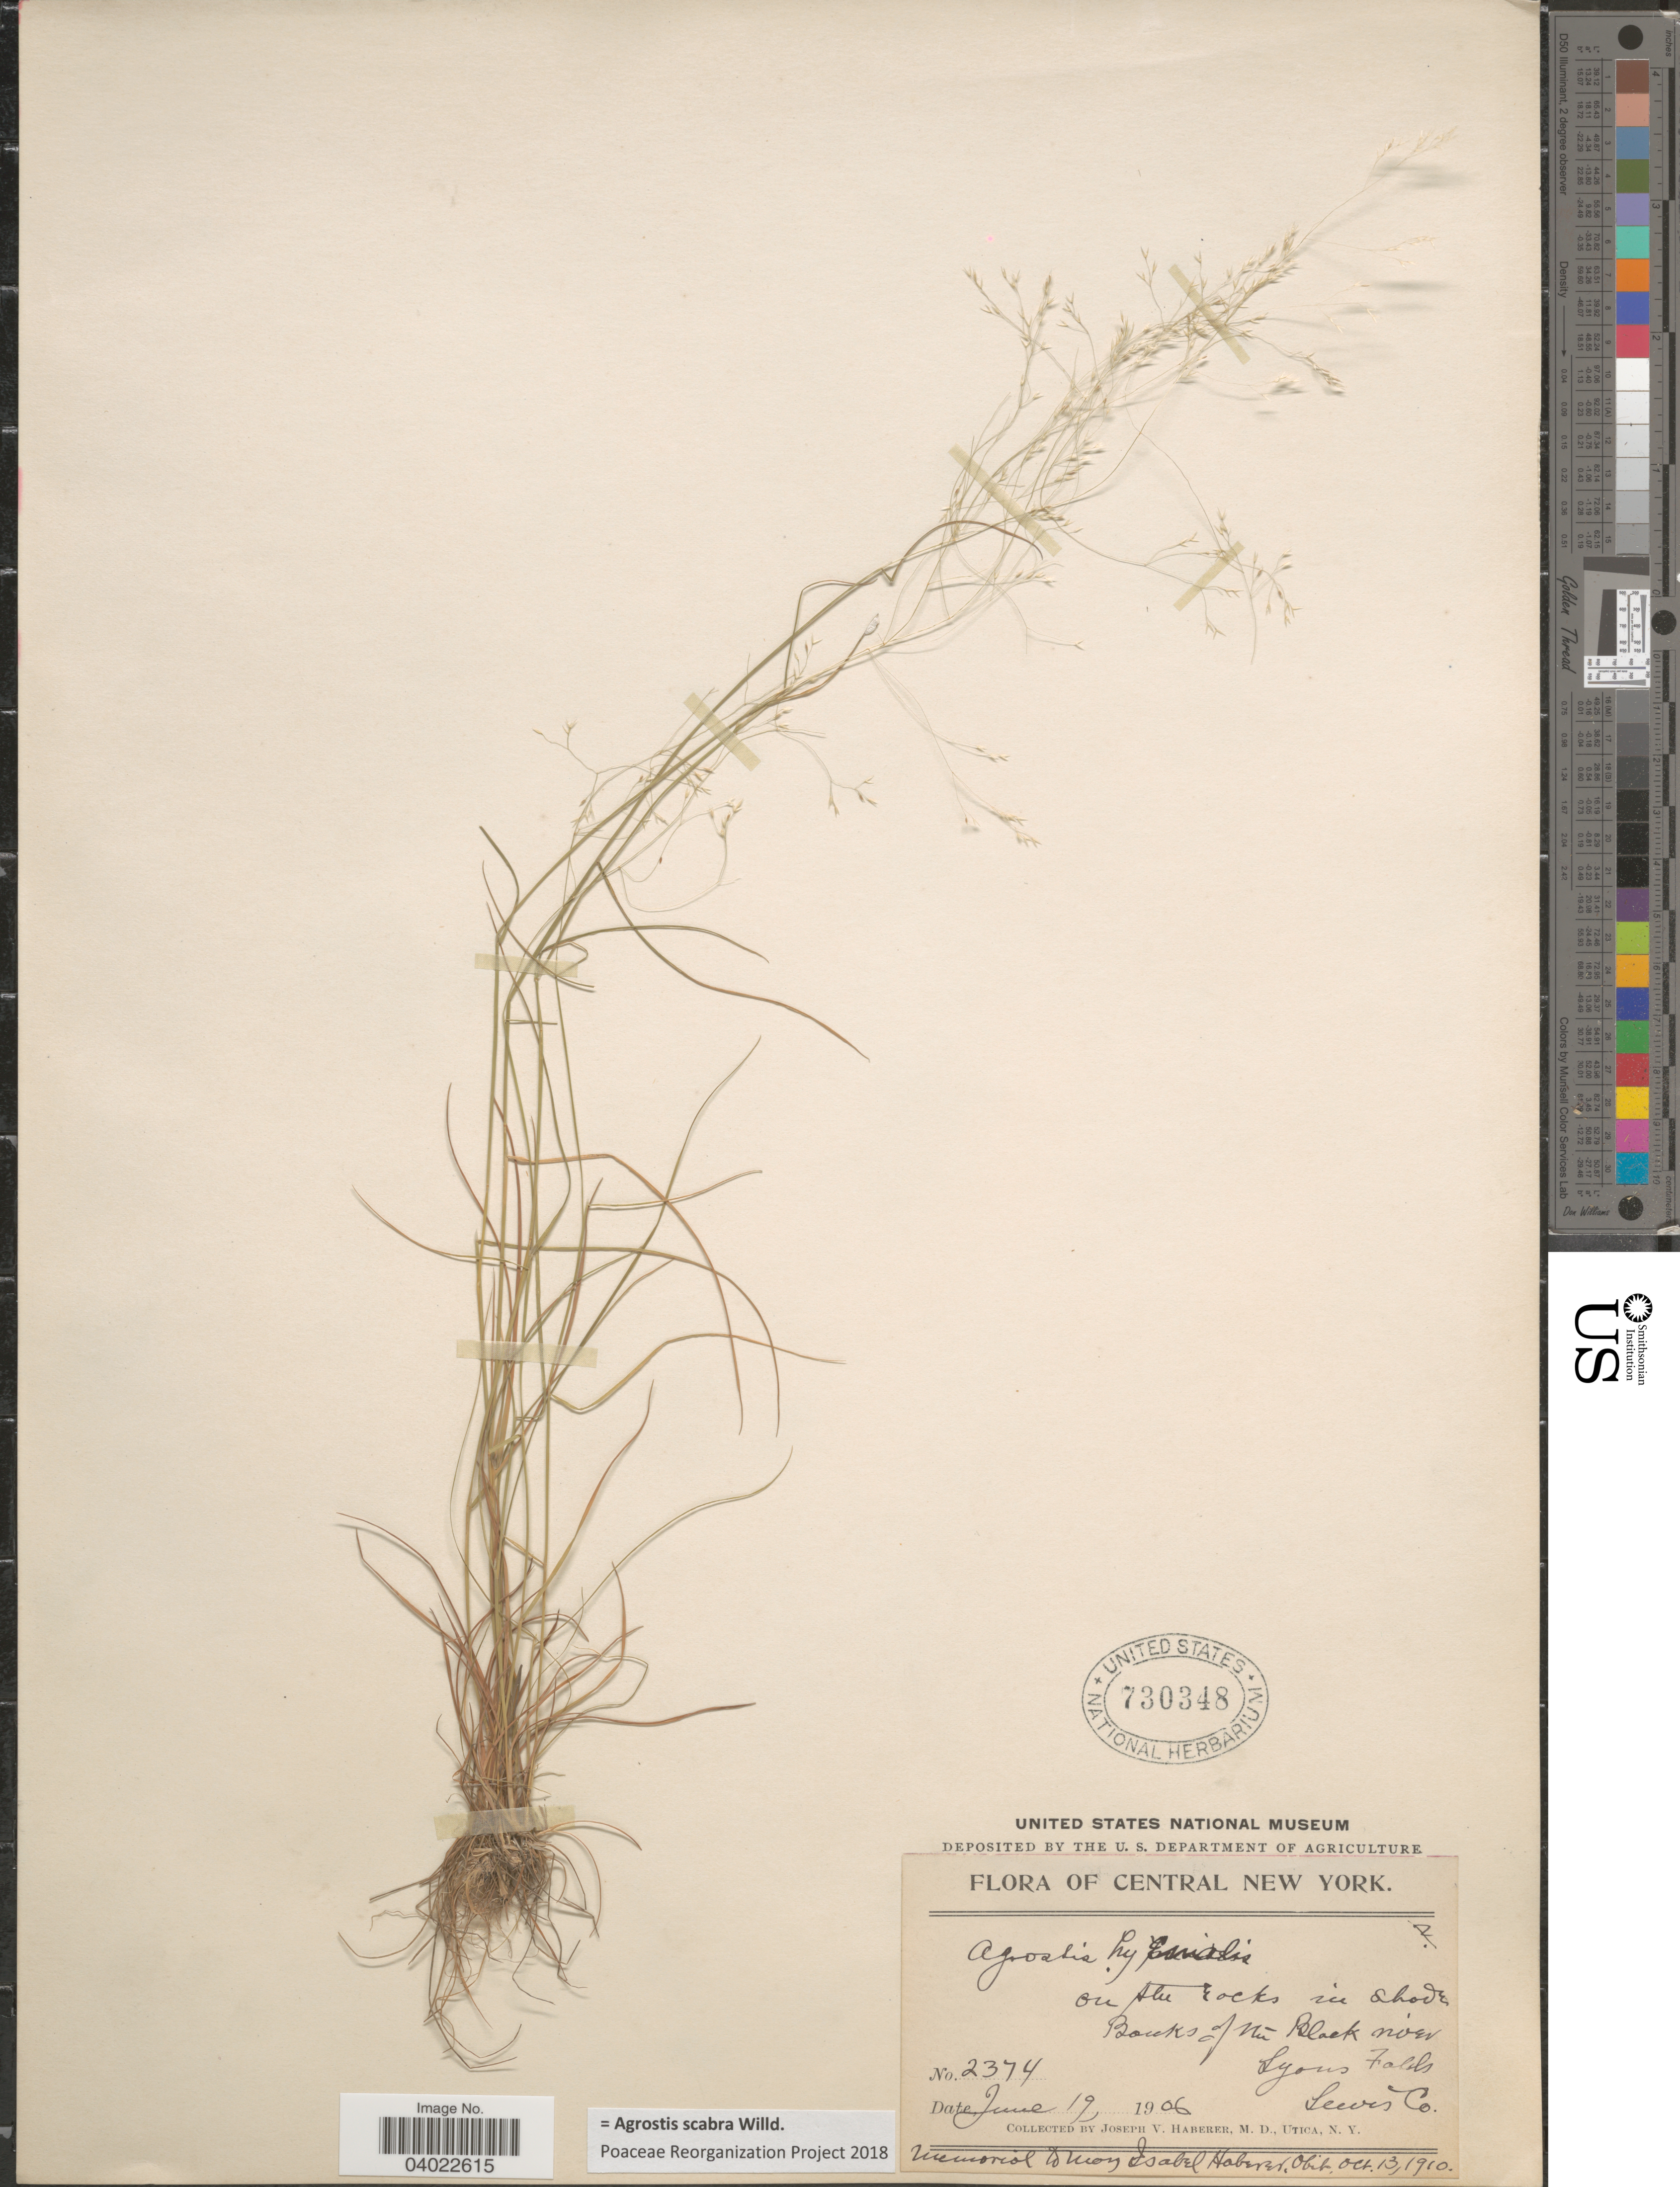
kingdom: Plantae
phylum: Tracheophyta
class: Liliopsida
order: Poales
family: Poaceae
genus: Agrostis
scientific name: Agrostis scabra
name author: Willd.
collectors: J. V. Haberer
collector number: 2374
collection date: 1906-06-19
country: United States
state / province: New York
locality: Central New York. Banks of the Black river. Lyons Falls. Lewis Co.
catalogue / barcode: US 730348